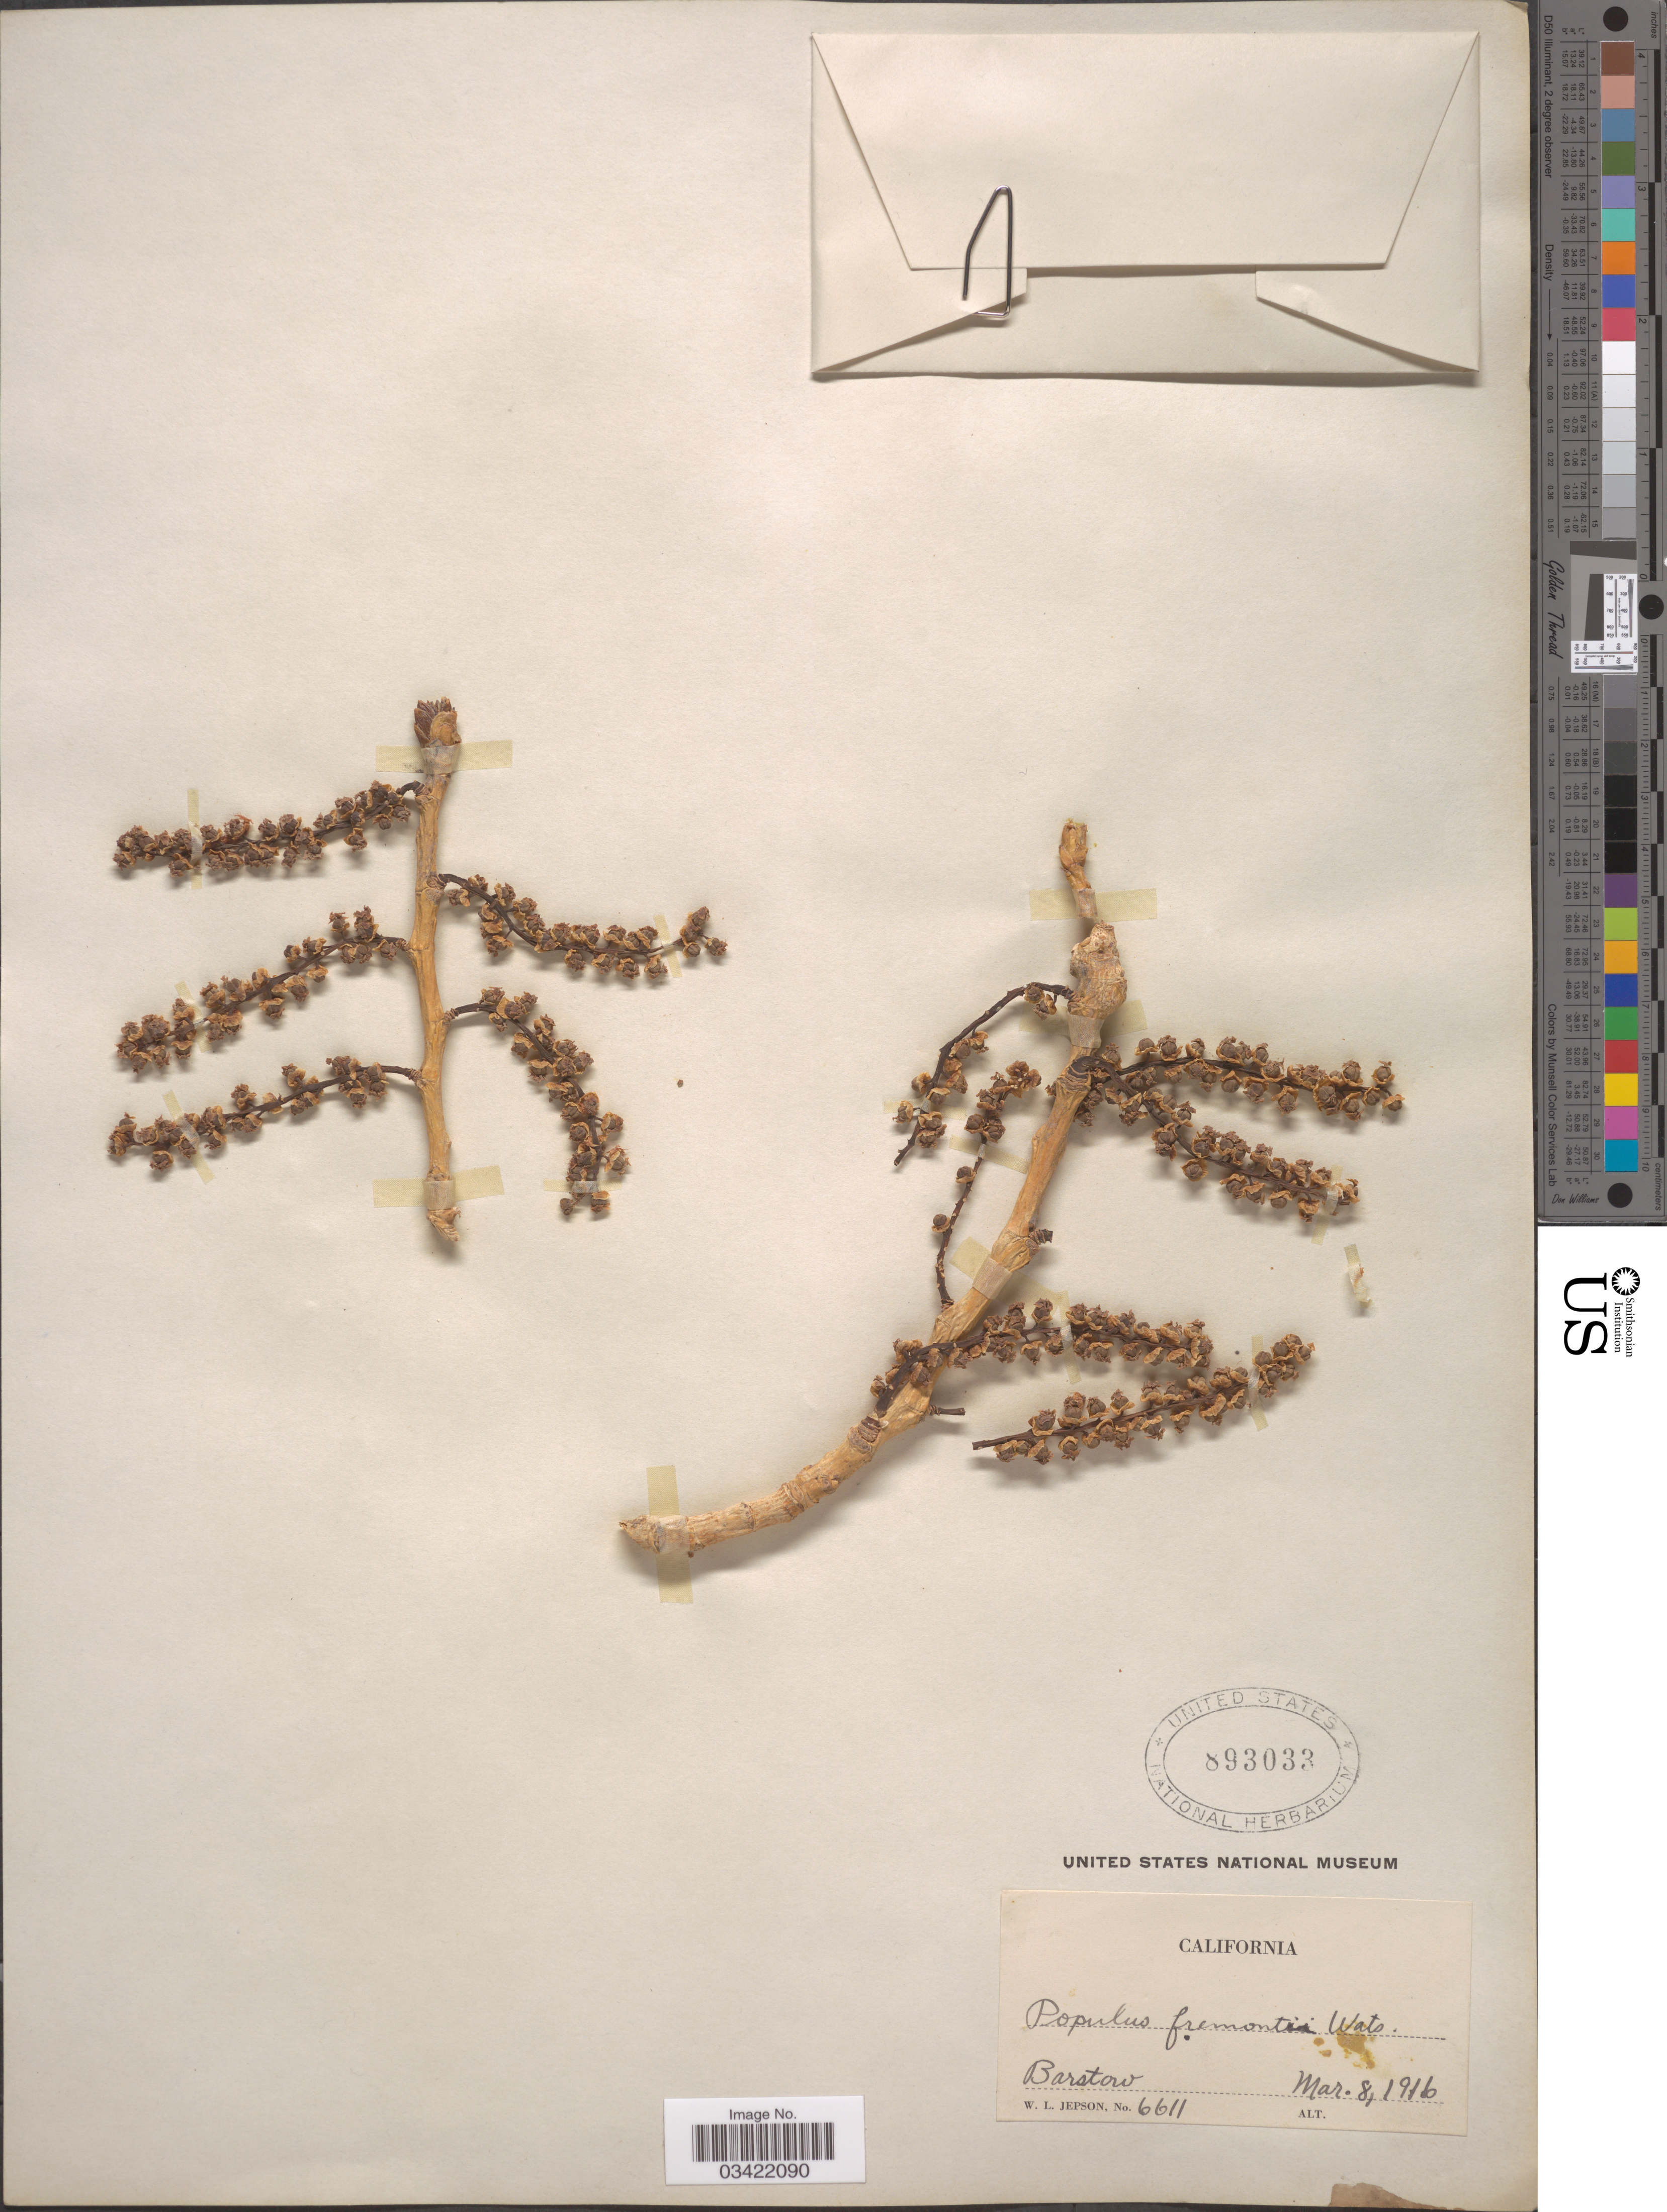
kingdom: Plantae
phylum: Tracheophyta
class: Magnoliopsida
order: Malpighiales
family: Salicaceae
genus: Populus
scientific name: Populus fremontii subsp. fremontii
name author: S. Watson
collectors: W. L. Jepson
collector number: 6611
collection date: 1916-03-08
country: United States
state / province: California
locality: Barstow.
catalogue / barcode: US 893033